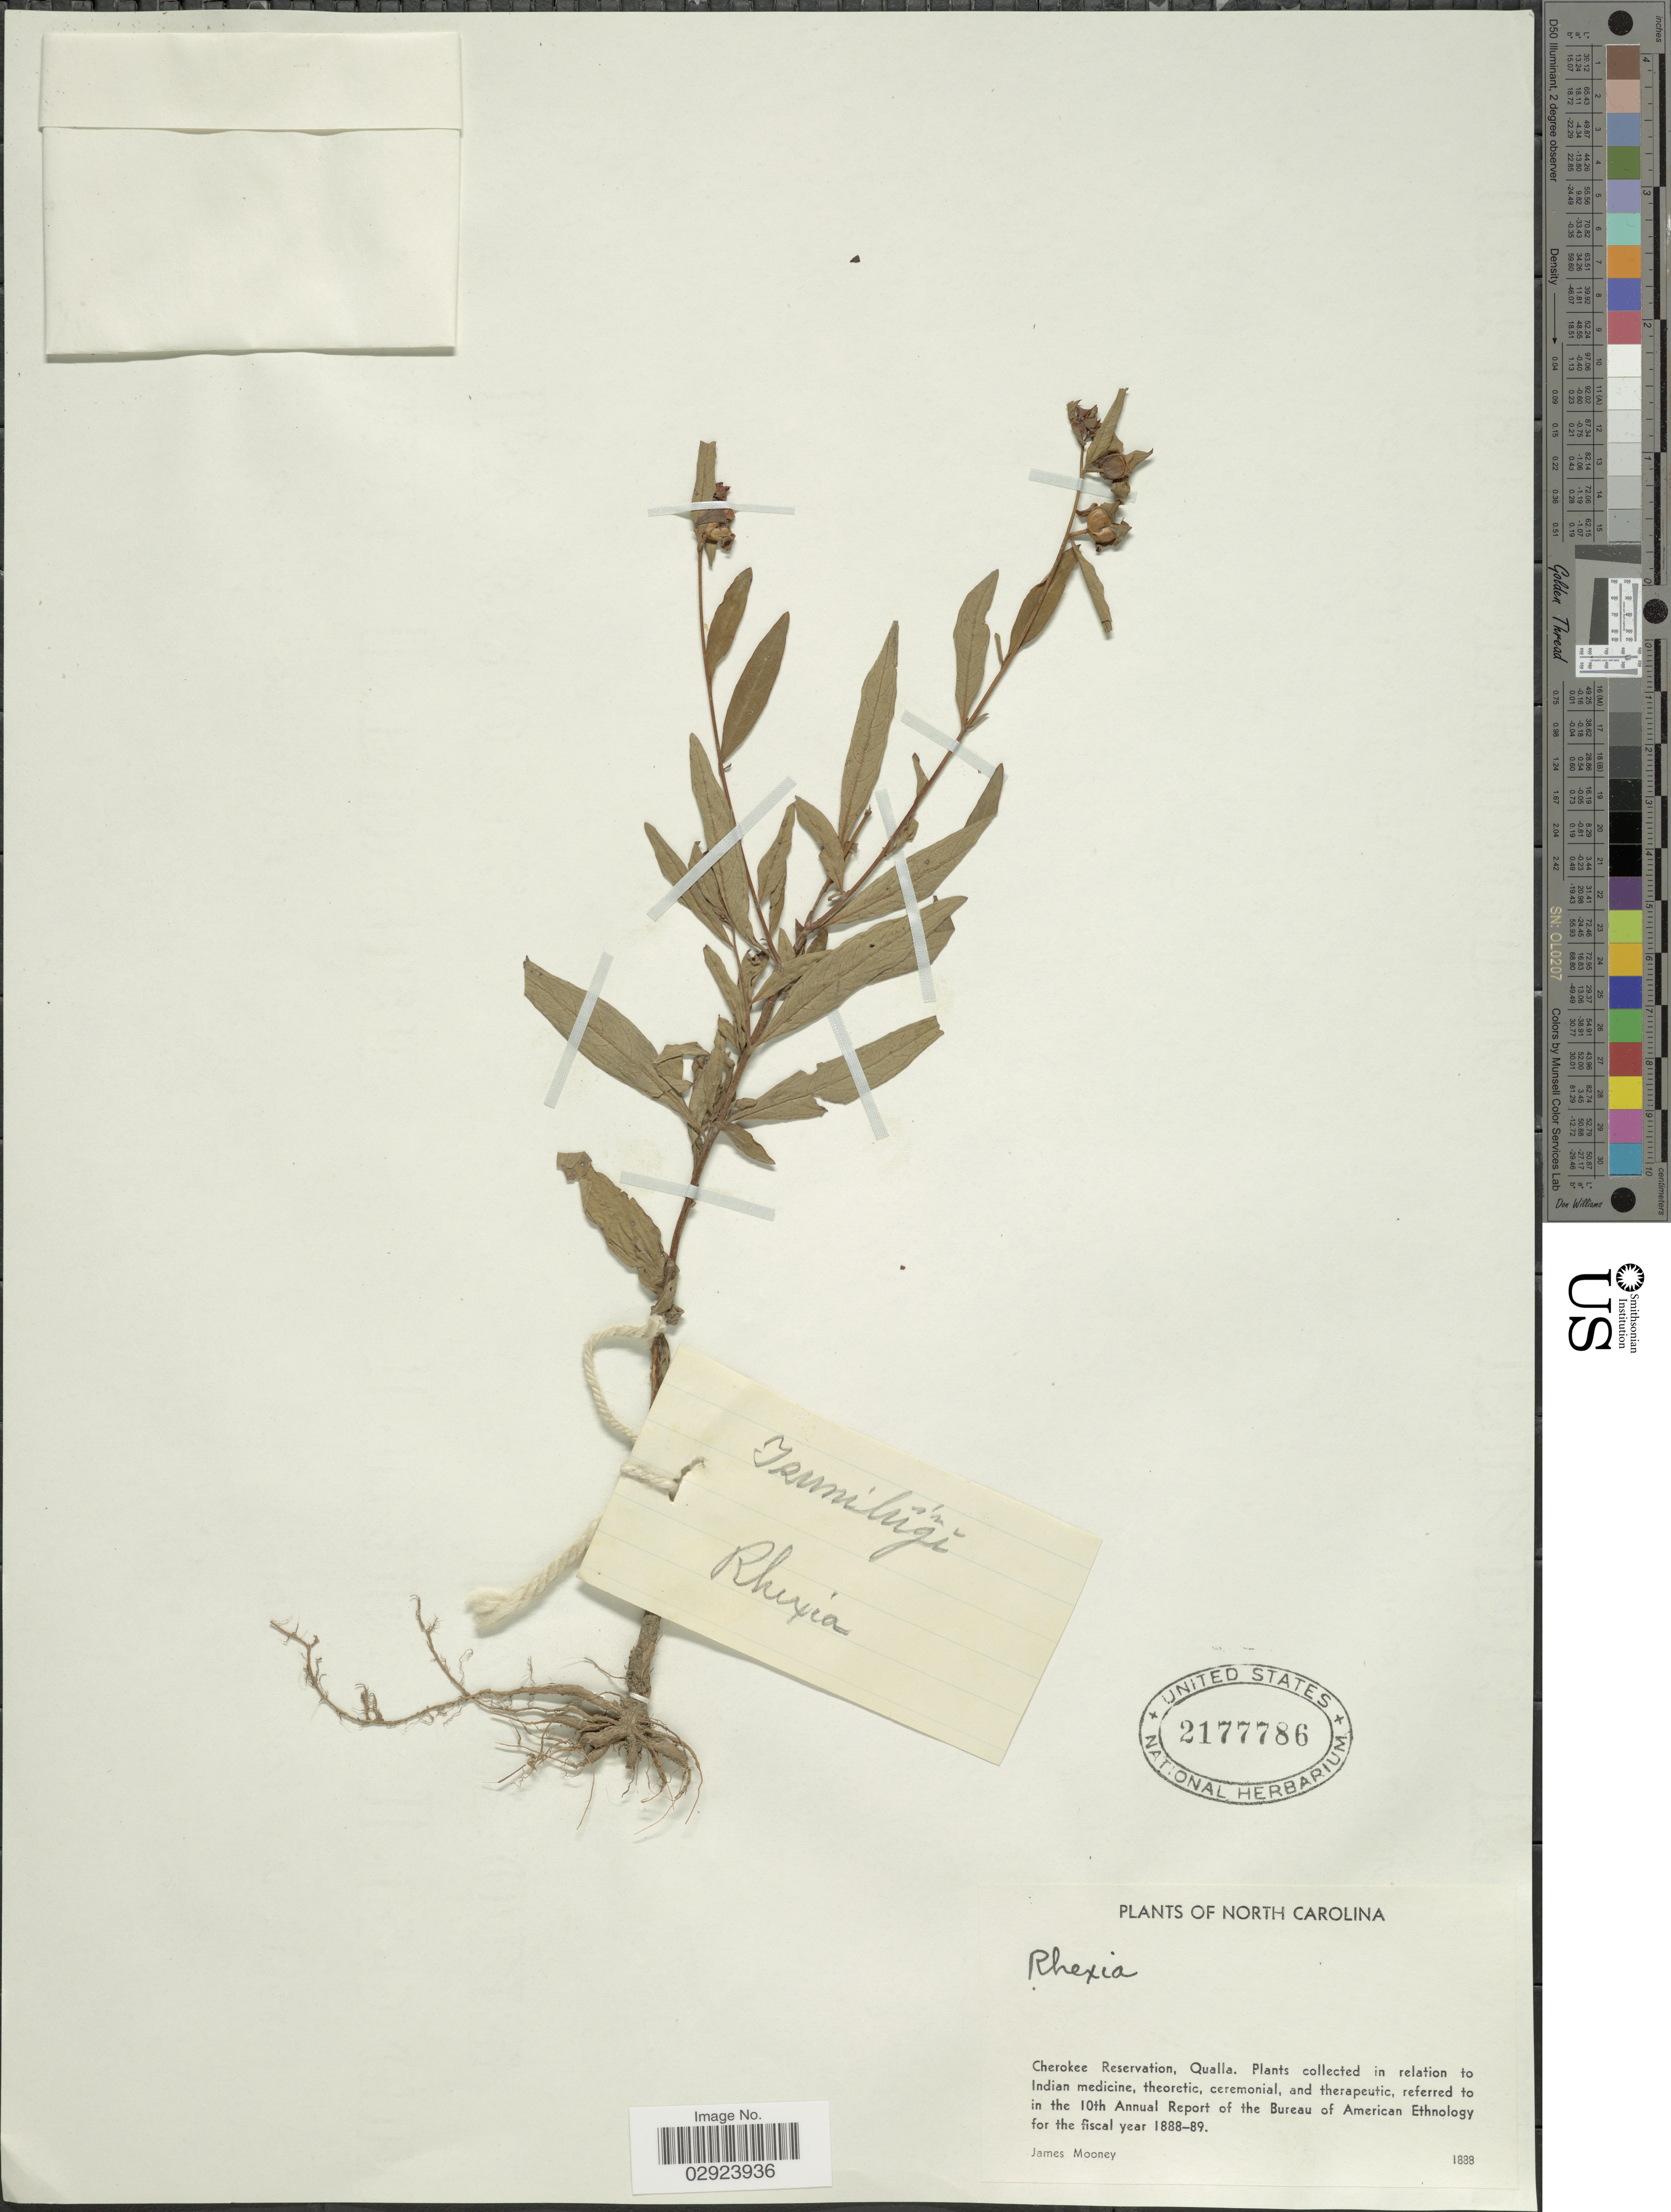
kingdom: Plantae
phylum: Tracheophyta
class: Magnoliopsida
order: Myrtales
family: Melastomataceae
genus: Rhexia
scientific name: Rhexia sp.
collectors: J. Mooney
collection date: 1888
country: United States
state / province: North Carolina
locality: Cherokee Reservation, Qualla.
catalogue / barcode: US 2177786